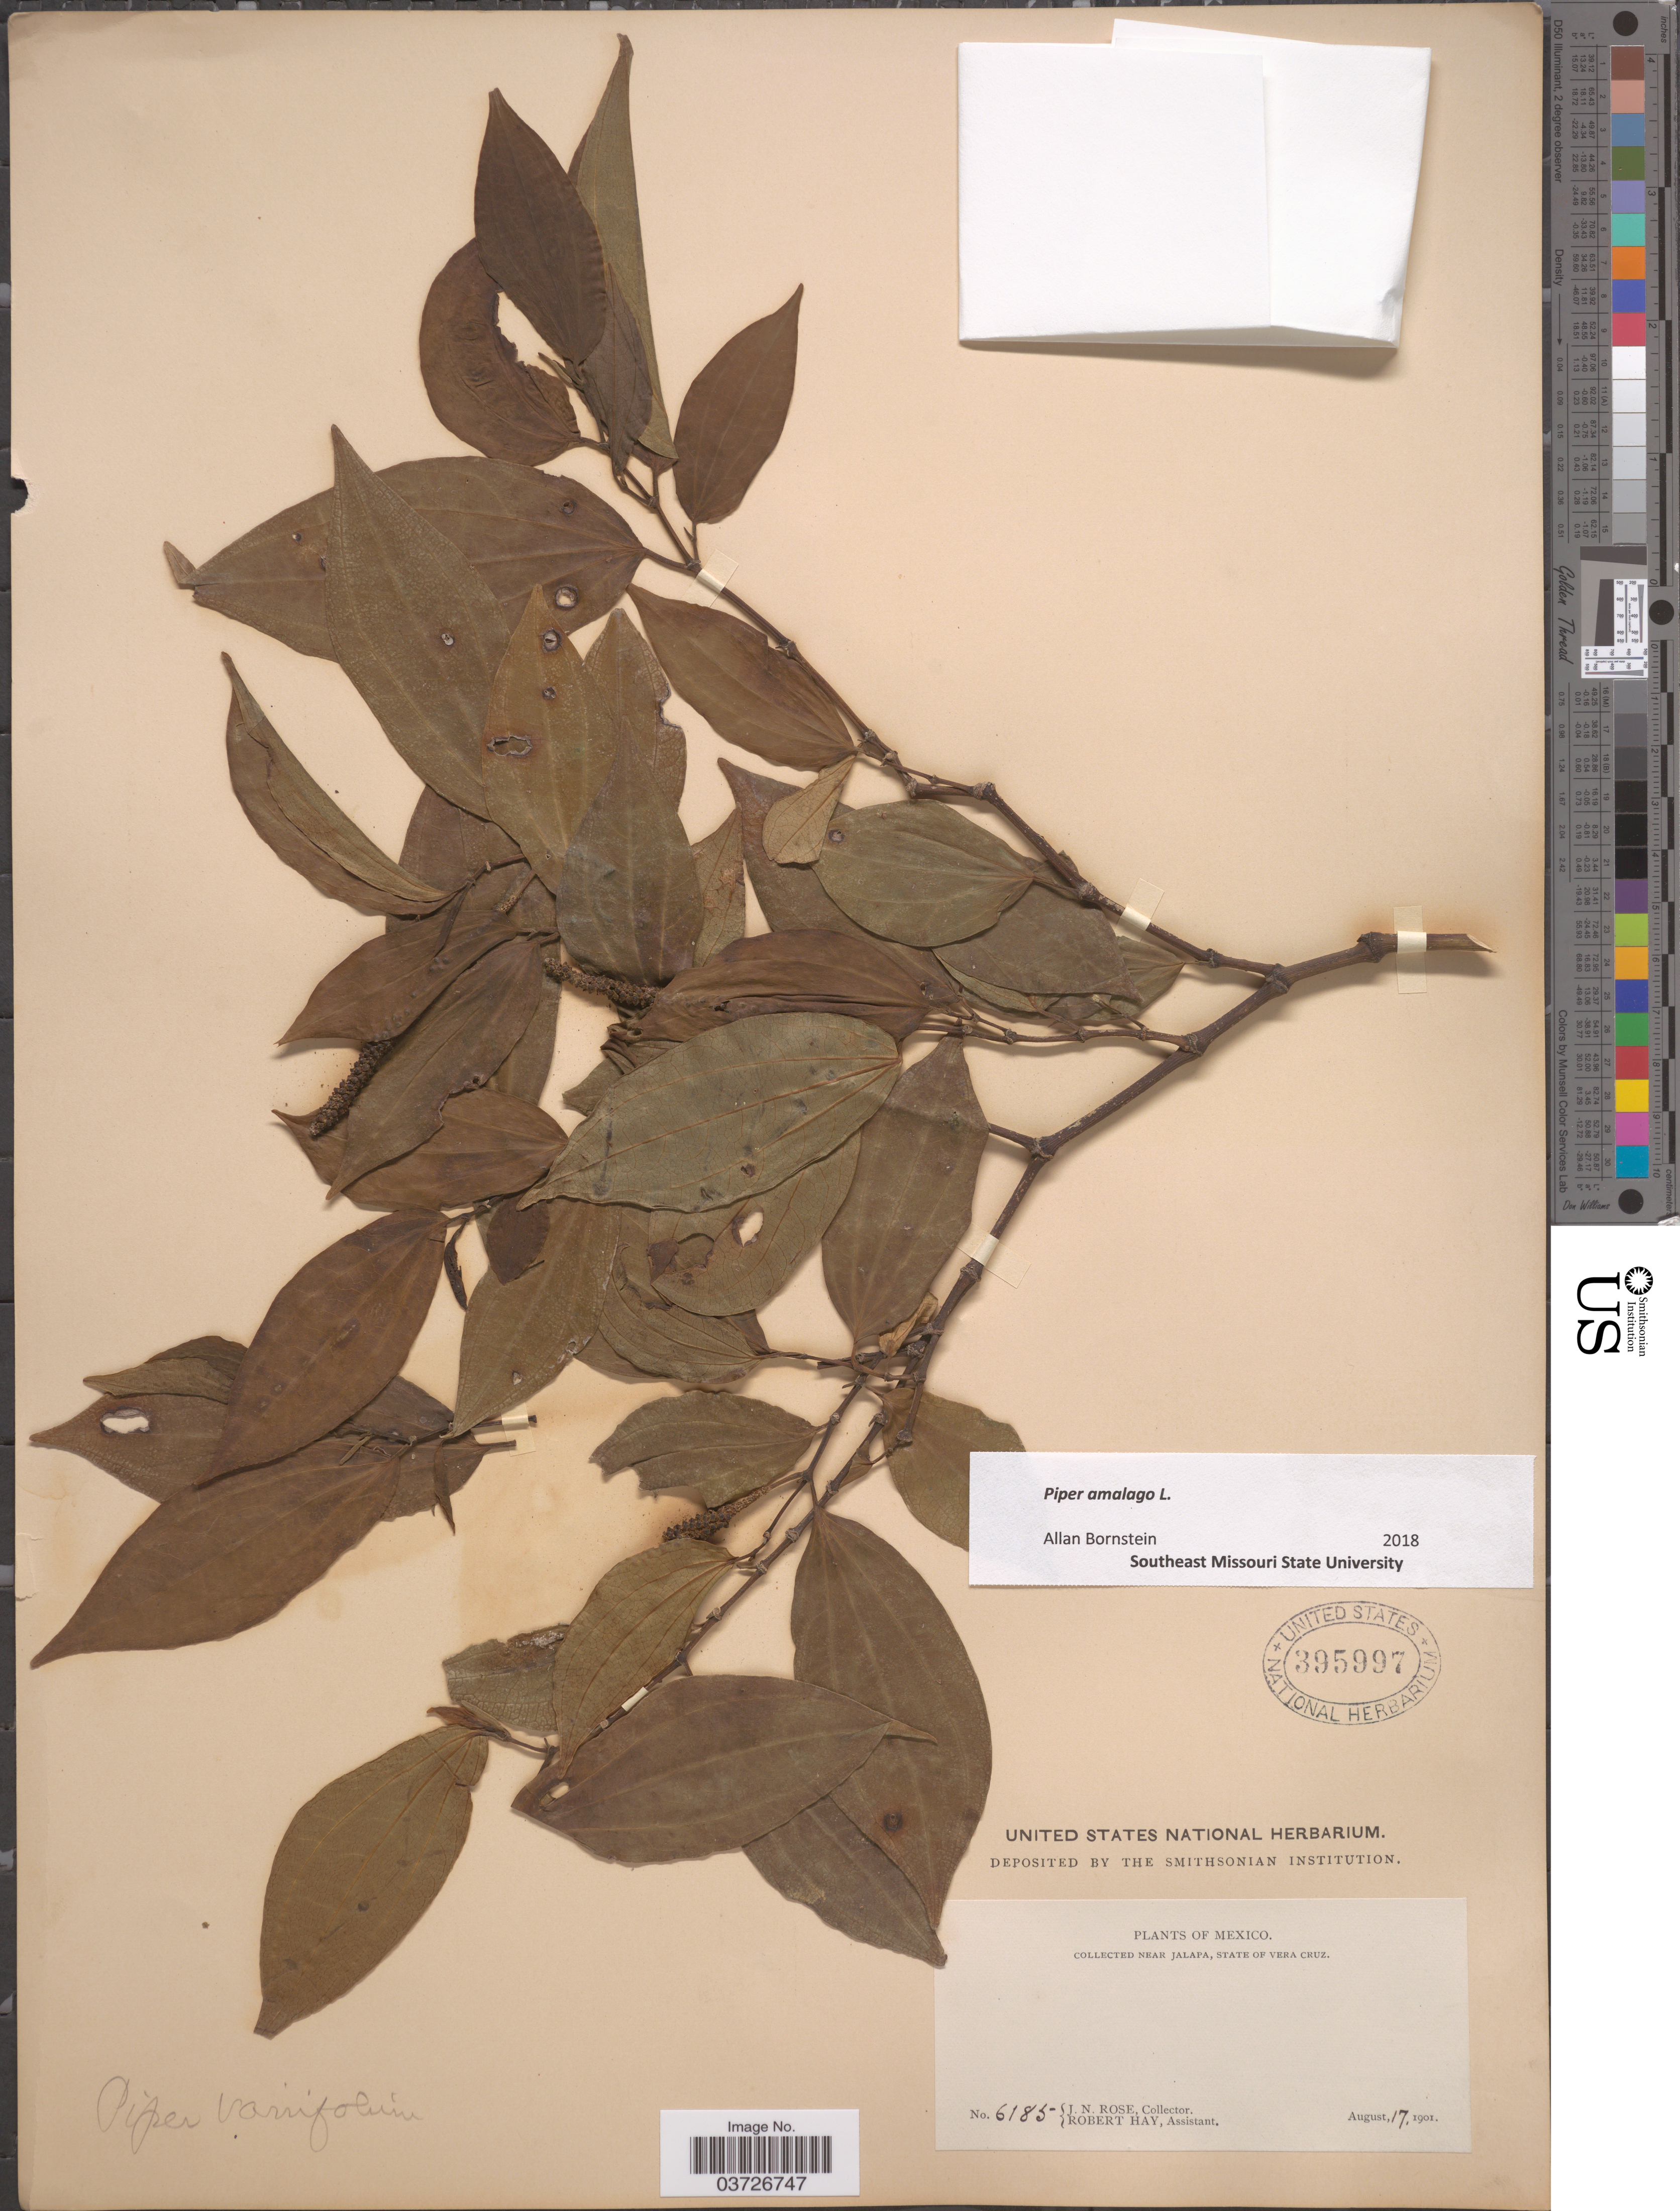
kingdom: Plantae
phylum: Tracheophyta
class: Magnoliopsida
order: Piperales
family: Piperaceae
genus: Piper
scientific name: Piper amalago var. medium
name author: (Jacq.) Yunck.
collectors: J. N. Rose & R. Hay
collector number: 6185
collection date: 1901-08-17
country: Mexico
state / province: Veracruz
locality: Near Jalapa, State of Vera Cruz.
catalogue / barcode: US 395997